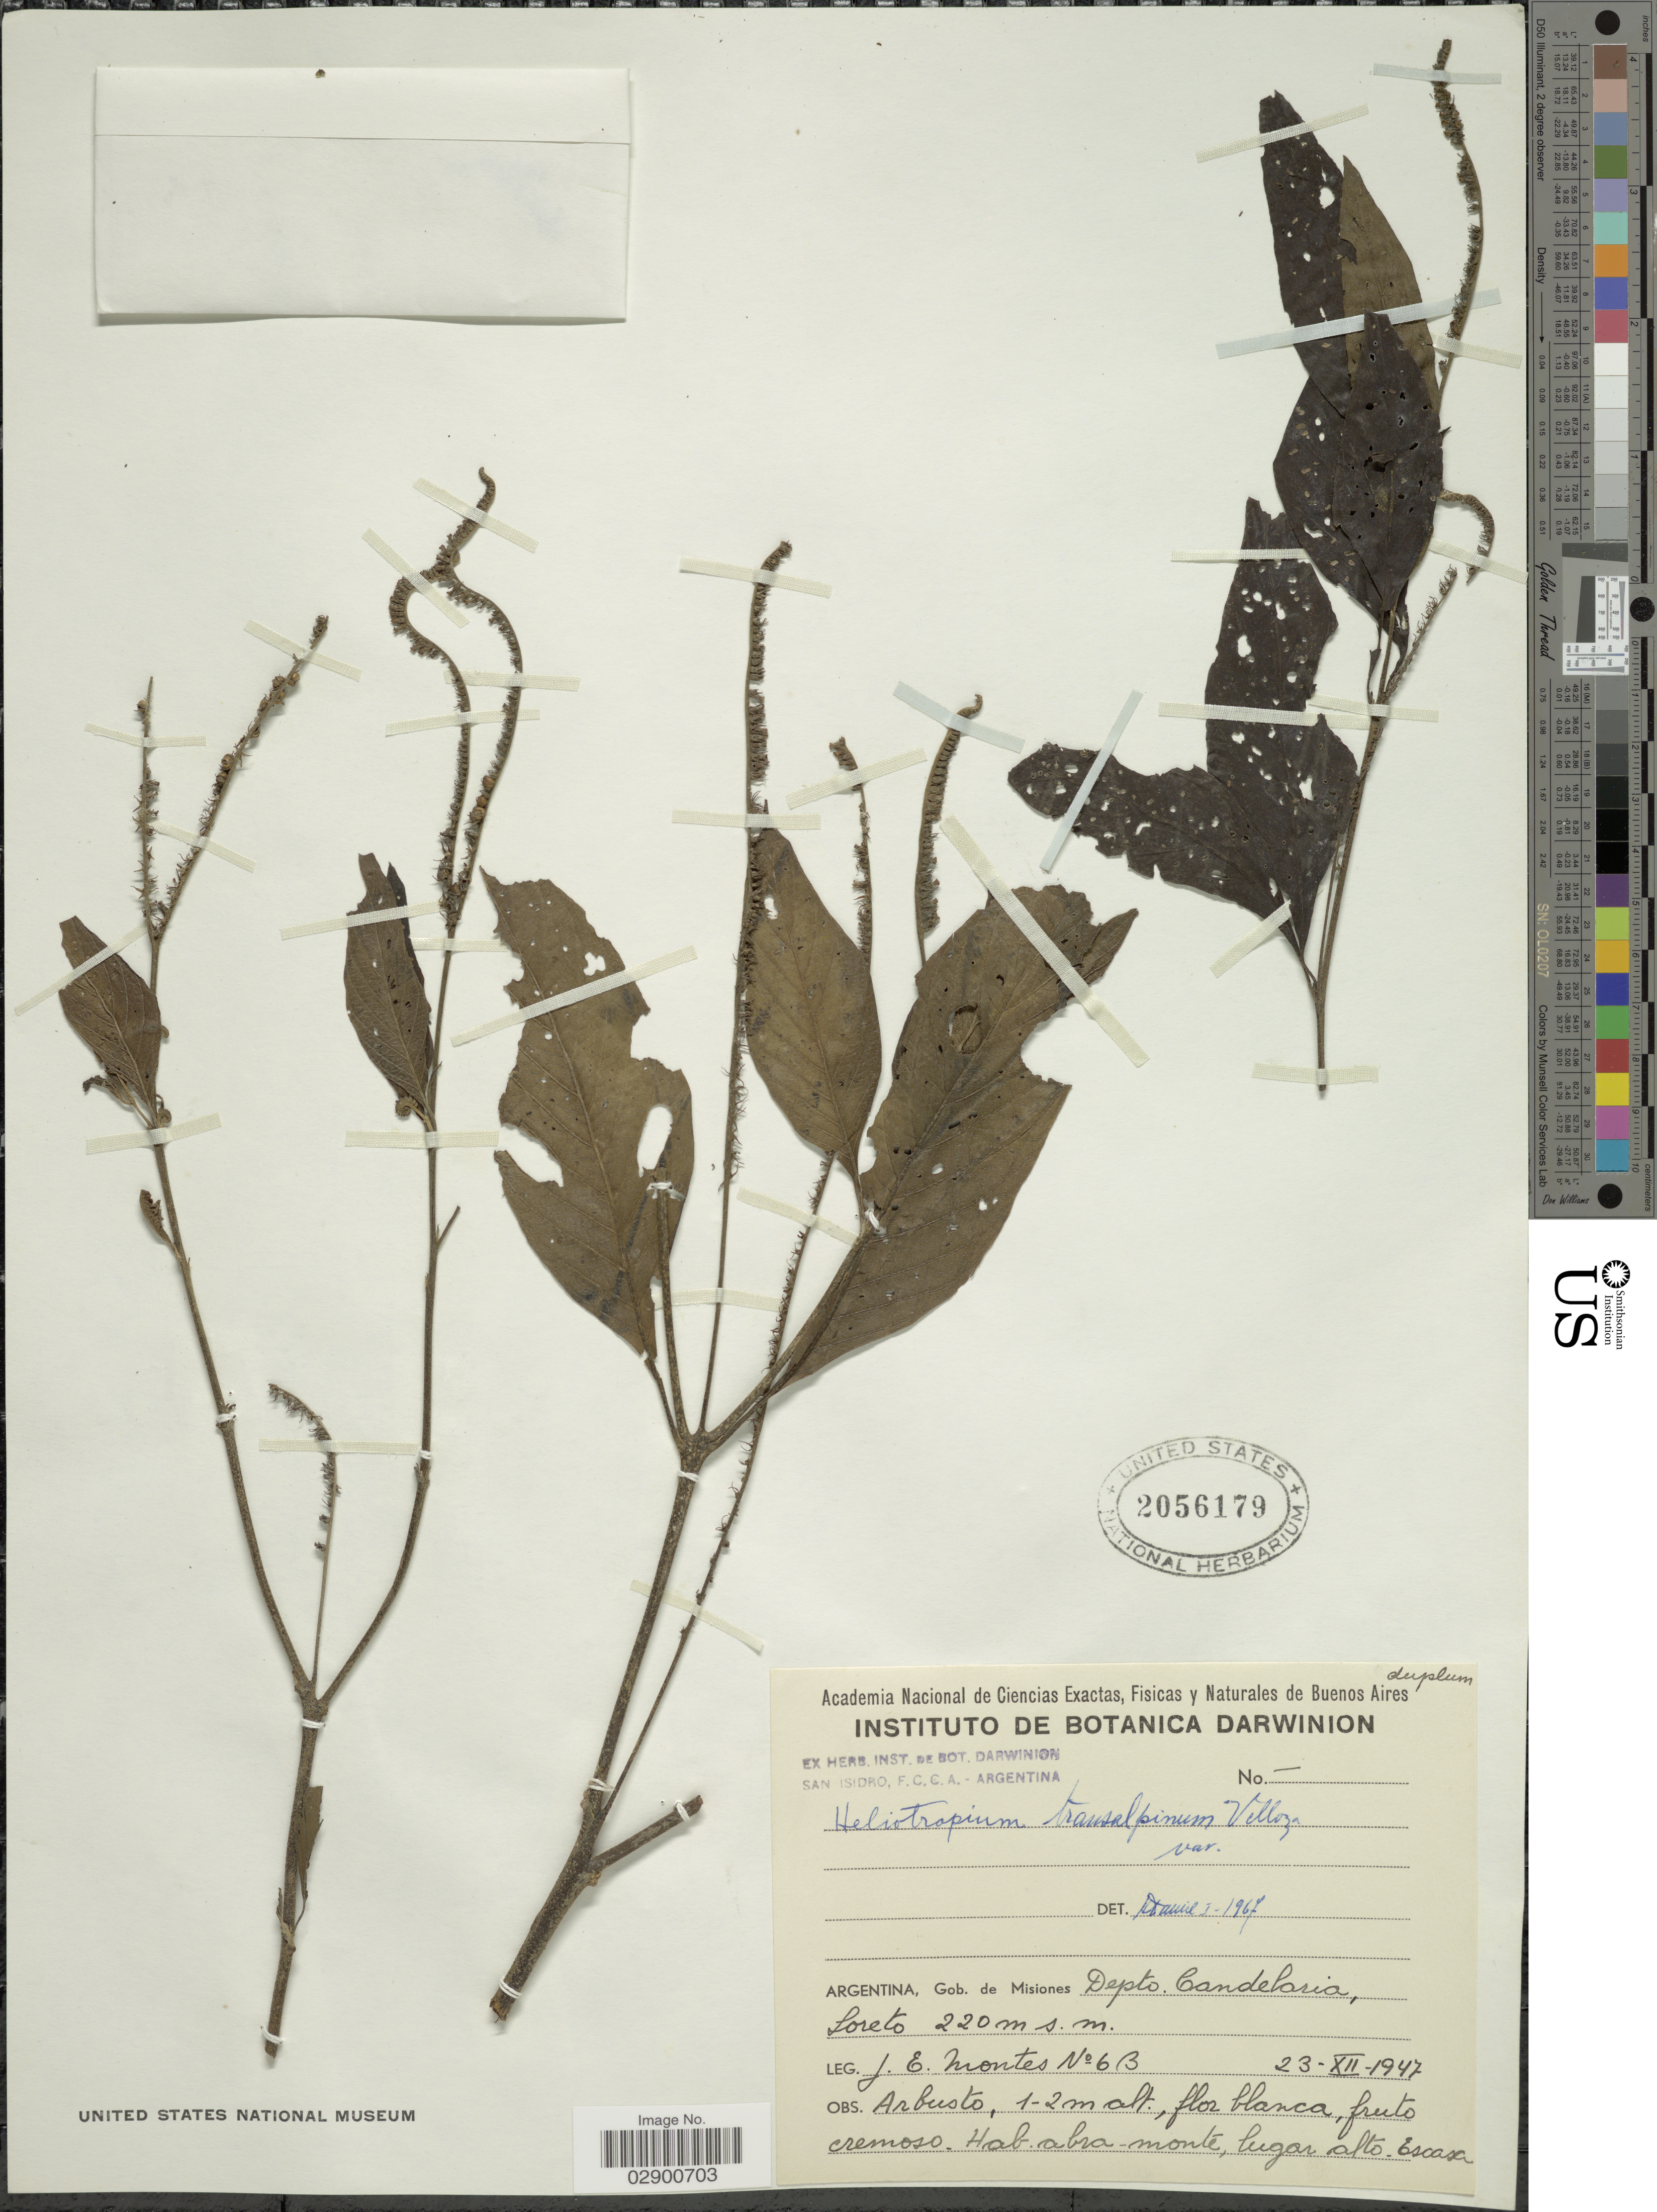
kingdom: Plantae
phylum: Tracheophyta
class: Magnoliopsida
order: Boraginales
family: Heliotropiaceae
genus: Heliotropium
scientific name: Heliotropium transalpinum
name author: Vell.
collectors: J. E. Montes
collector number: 63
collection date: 1947-12-23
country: Argentina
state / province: Misiones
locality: Gob. de Misiones. Depto. Candelaria, Loreto.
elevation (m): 220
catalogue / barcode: US 2056179